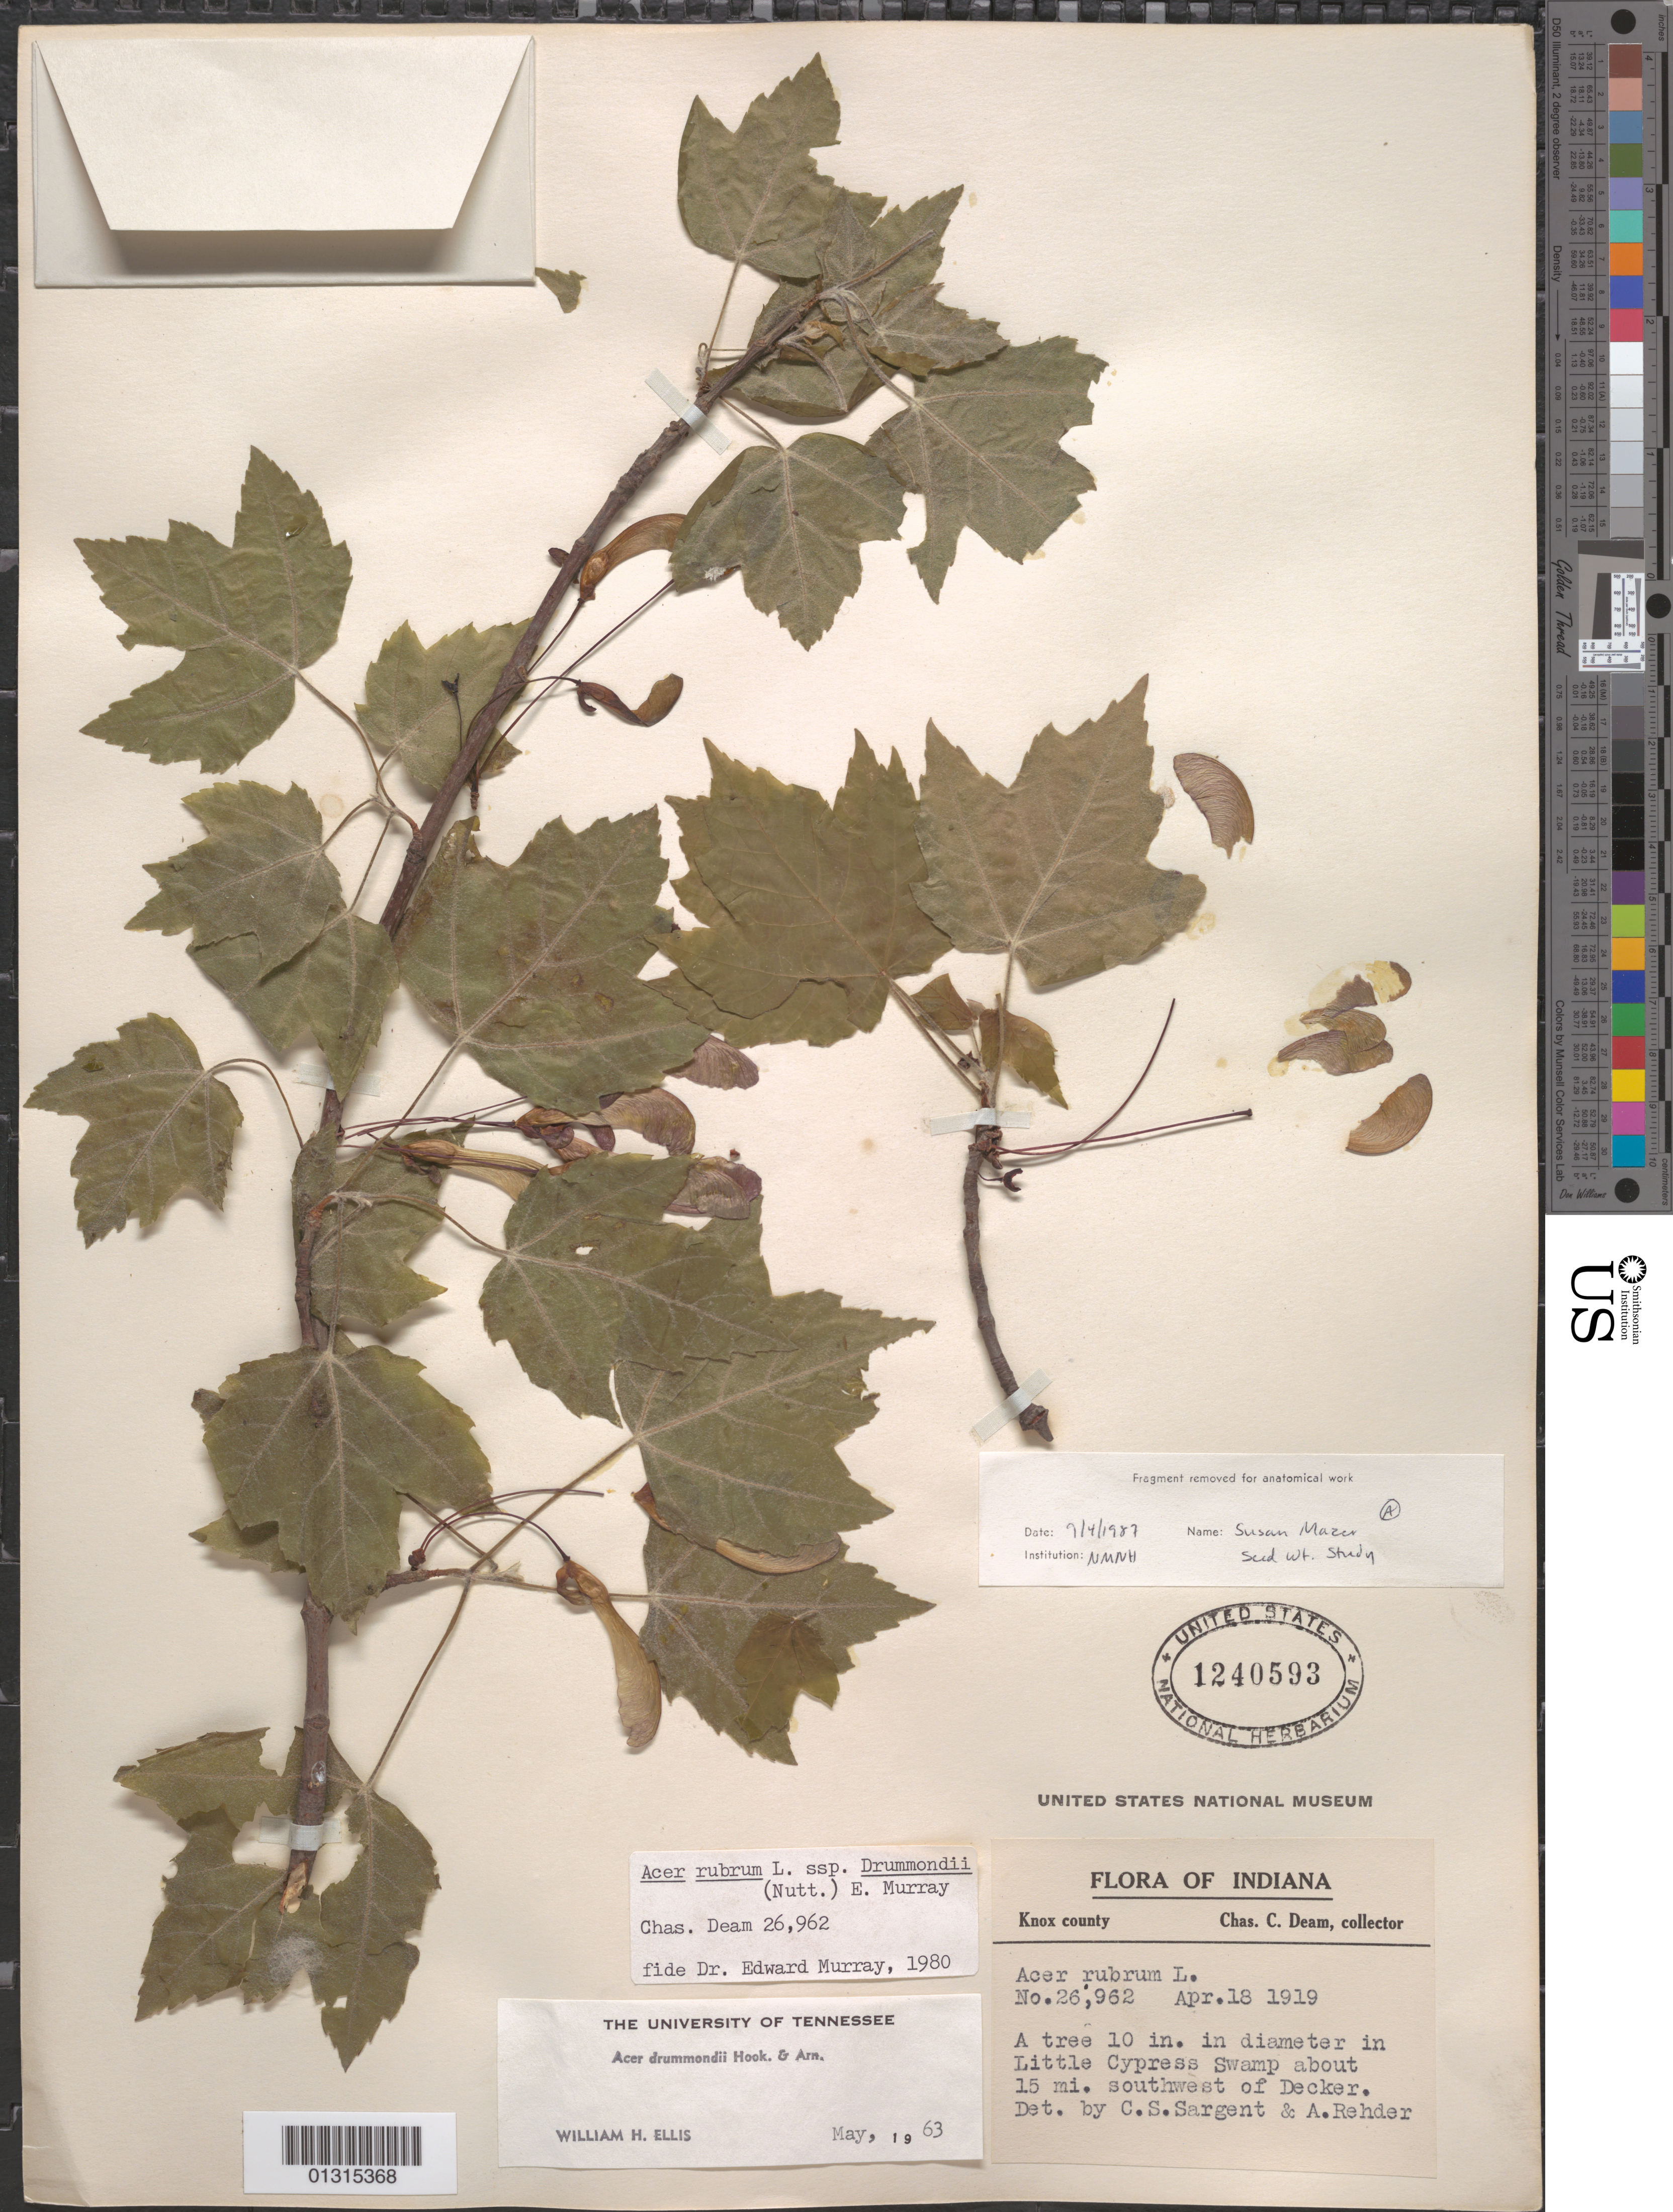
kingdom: Plantae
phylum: Tracheophyta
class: Magnoliopsida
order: Sapindales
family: Sapindaceae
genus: Acer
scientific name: Acer rubrum var. drummondi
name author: (Hook. & Arn. ex Nutt.) Sarg.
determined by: Murray, Edward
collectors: C. C. Deam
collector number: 26962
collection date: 1919-04-18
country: United States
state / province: Indiana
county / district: Knox Co.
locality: Knox Co., Little Cypress Swamp, about 15 miles SW of Decker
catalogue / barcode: US 1240593